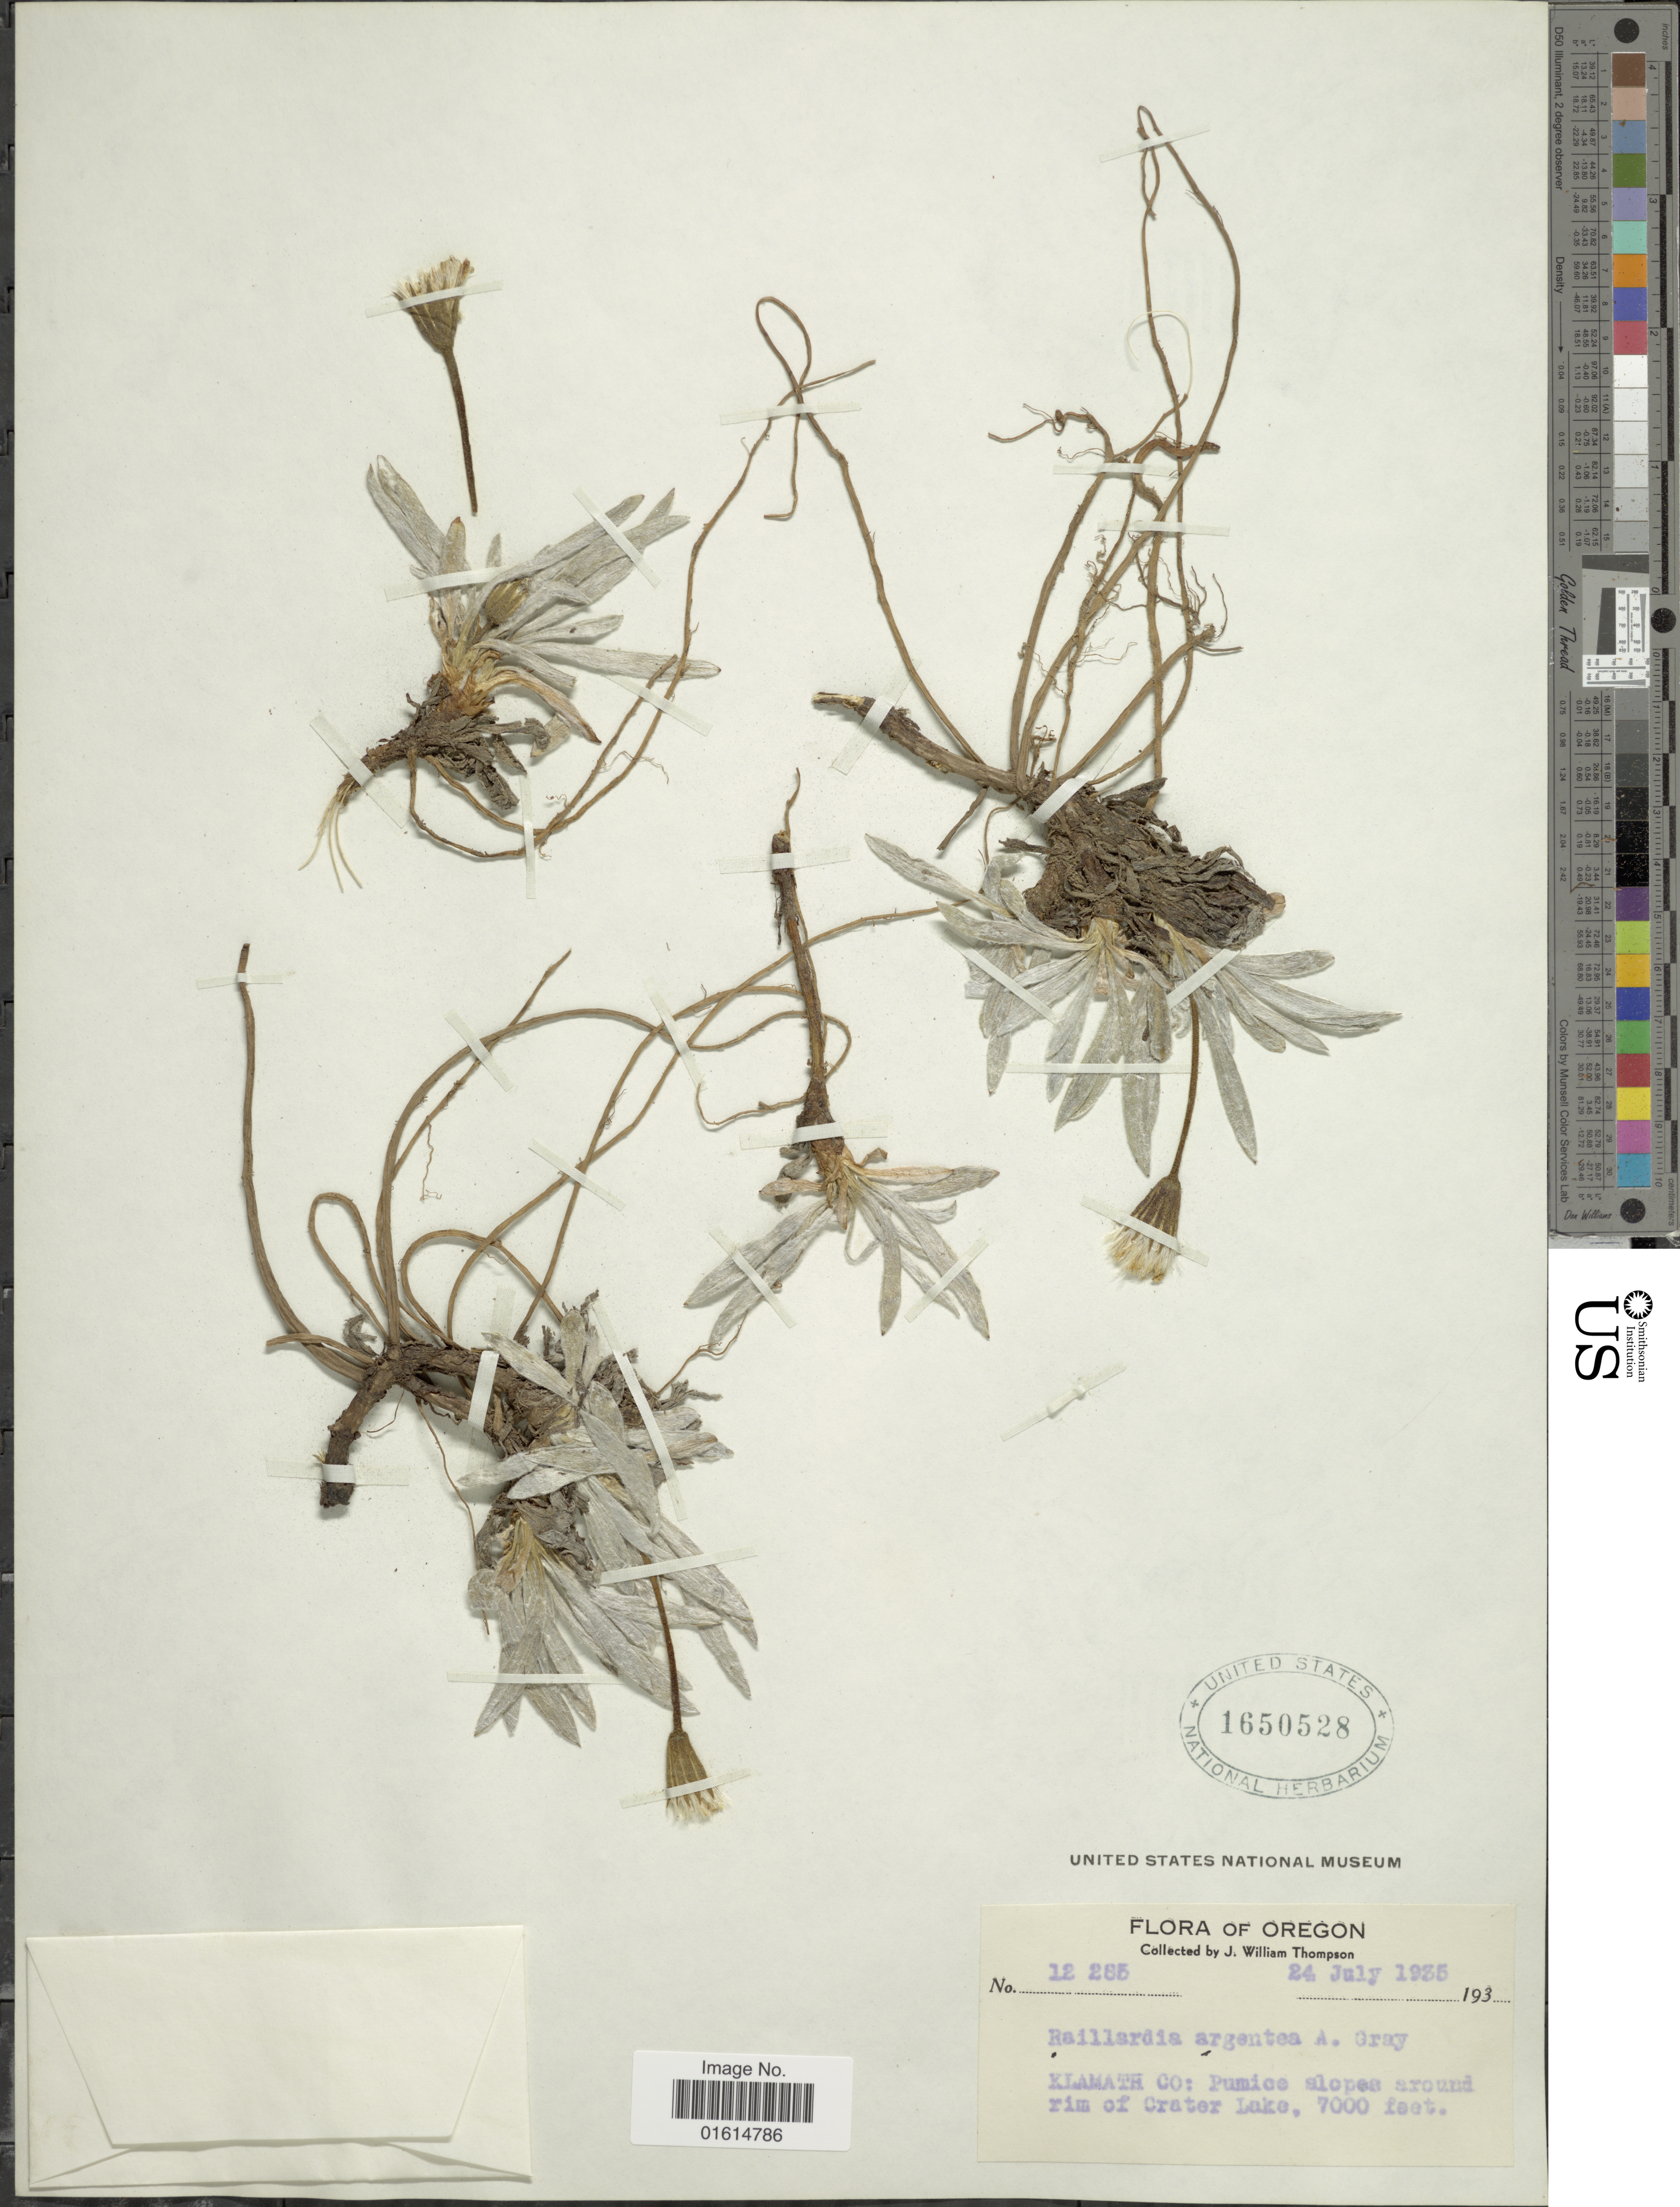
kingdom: Plantae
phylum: Tracheophyta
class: Magnoliopsida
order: Asterales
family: Asteraceae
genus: Raillardella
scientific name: Raillardella argentea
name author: A. Gray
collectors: J. W. Thompson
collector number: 12265*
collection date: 1935-07-24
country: United States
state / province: Oregon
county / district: Klamath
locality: Klamath Co., Pumice slopes around rim of Crater Lake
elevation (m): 2134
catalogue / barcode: US 1650528